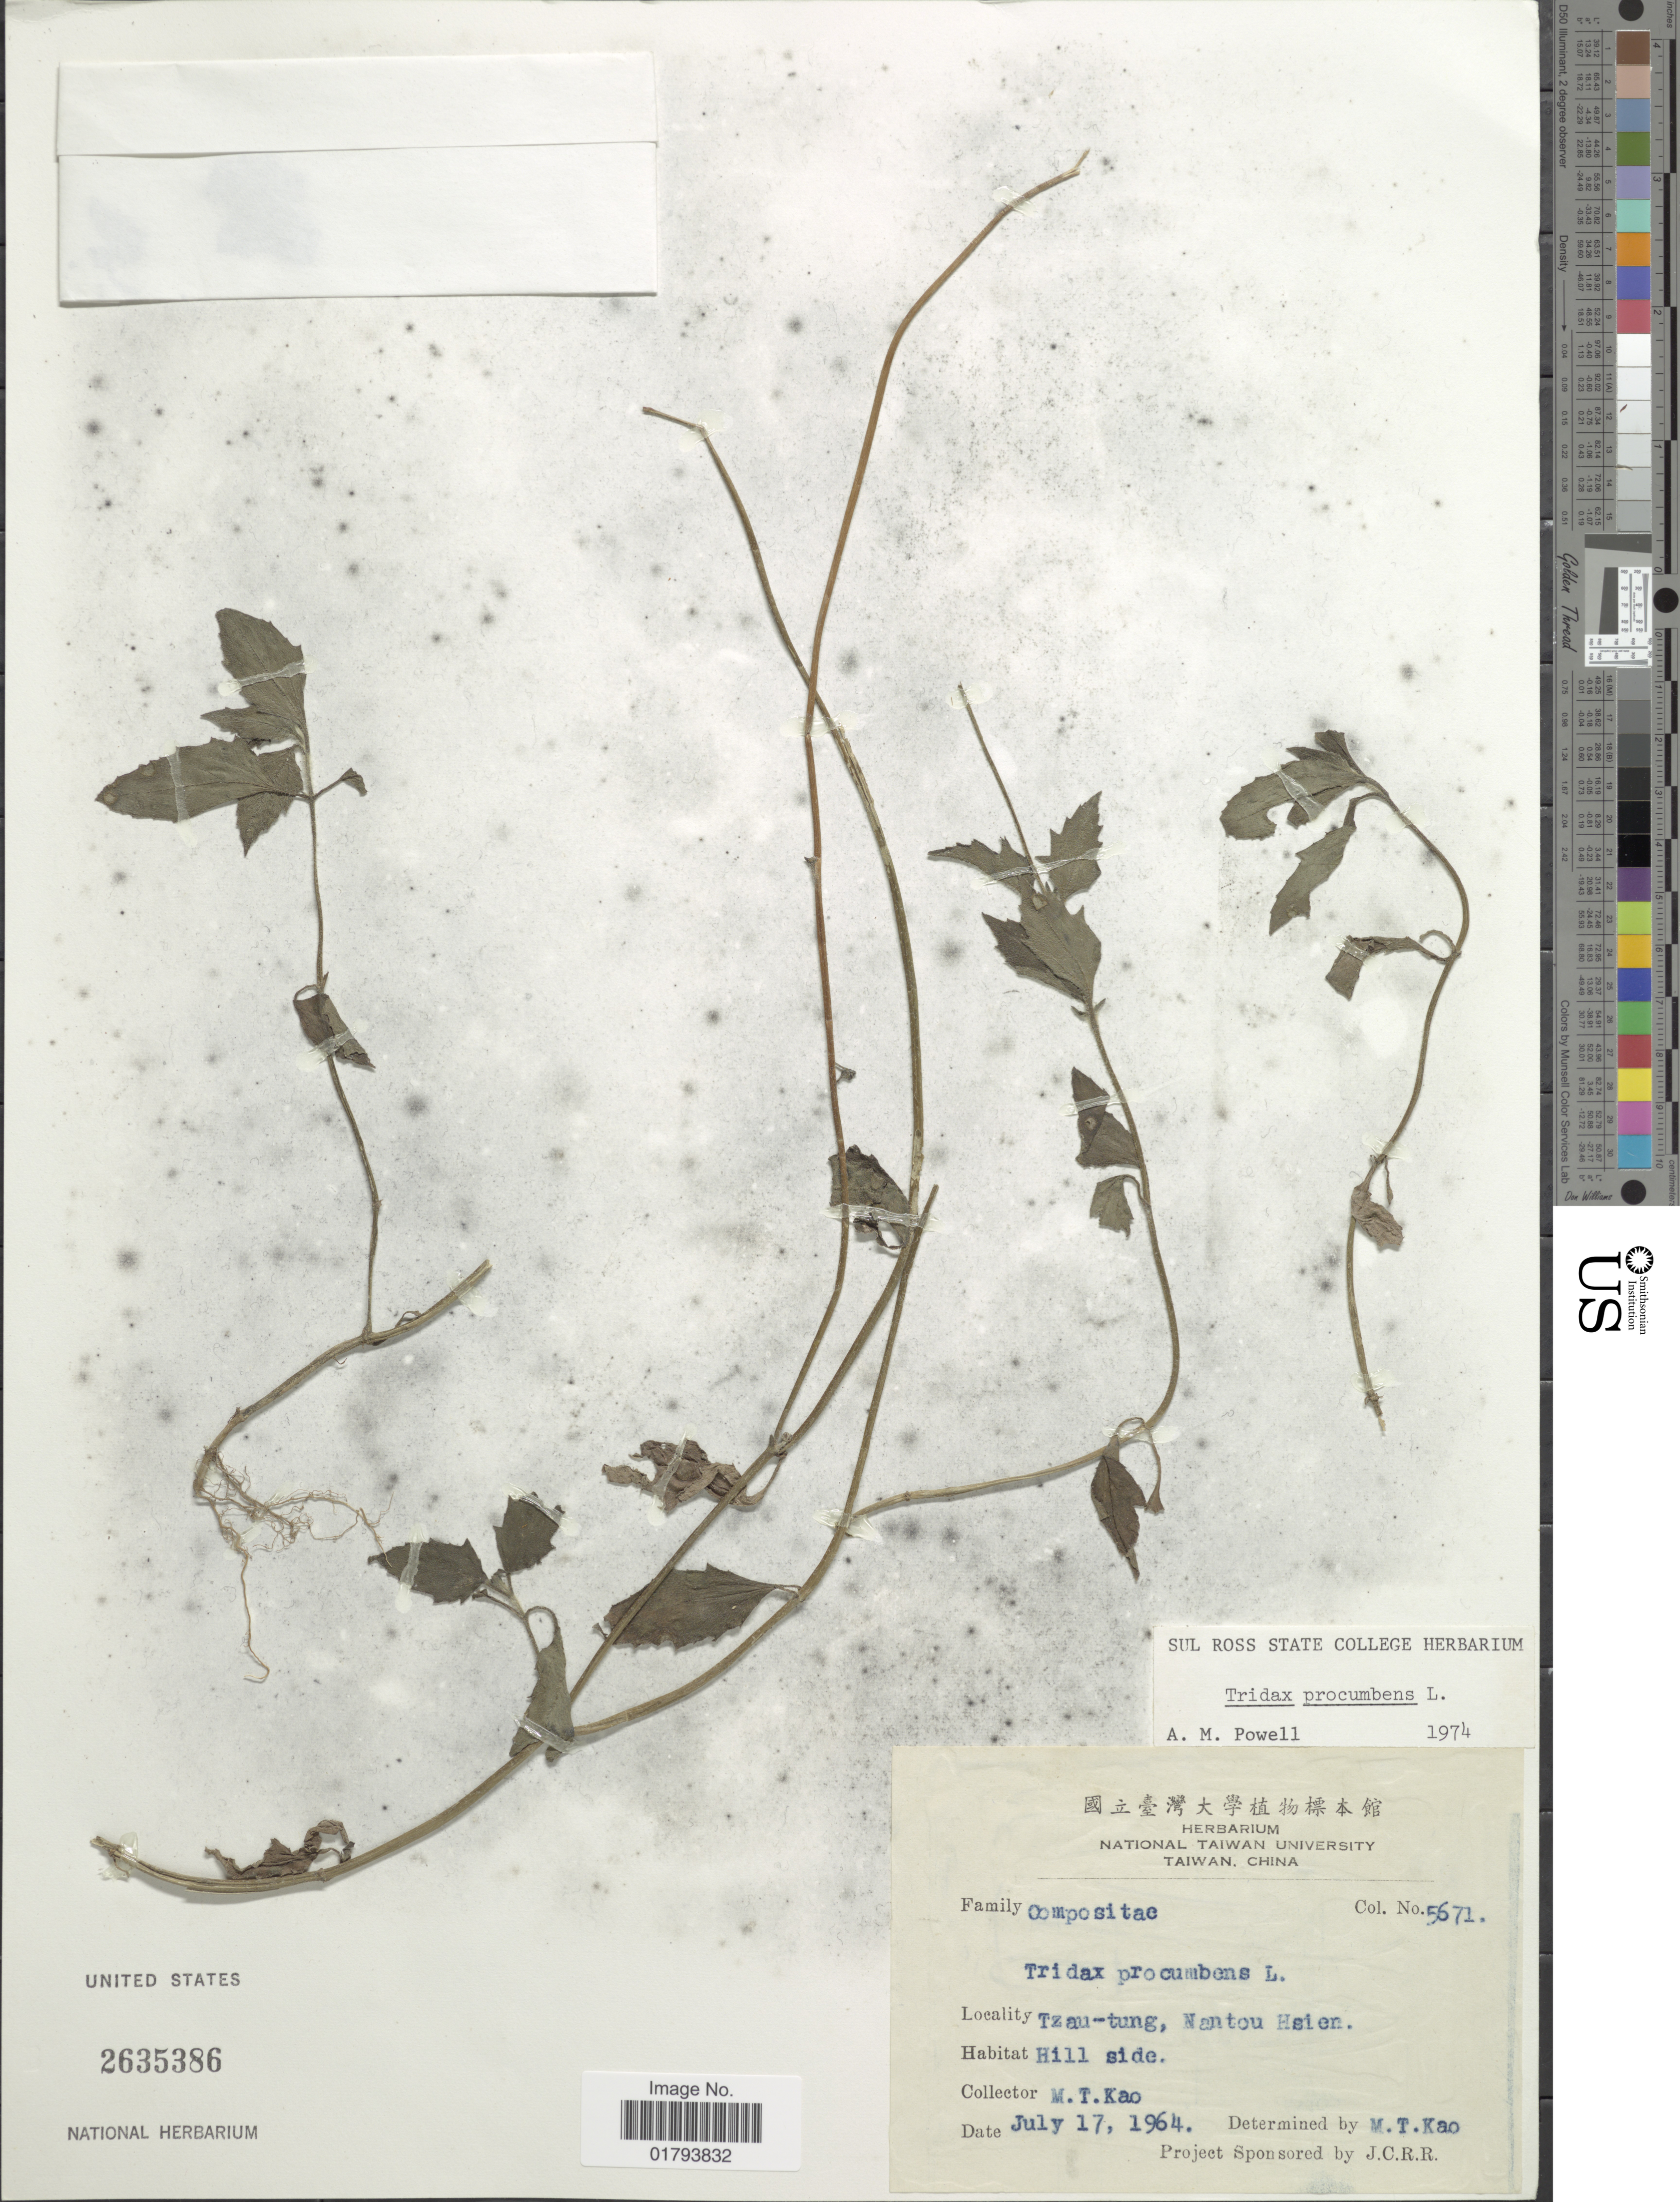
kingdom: Plantae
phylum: Tracheophyta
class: Magnoliopsida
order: Asterales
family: Asteraceae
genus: Tridax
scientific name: Tridax procumbens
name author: L.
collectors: M. T. Kao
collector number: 5671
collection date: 1964-07-17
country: Taiwan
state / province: Nantou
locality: Tzau-tung, Nantou Hsien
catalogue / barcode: US 2635386